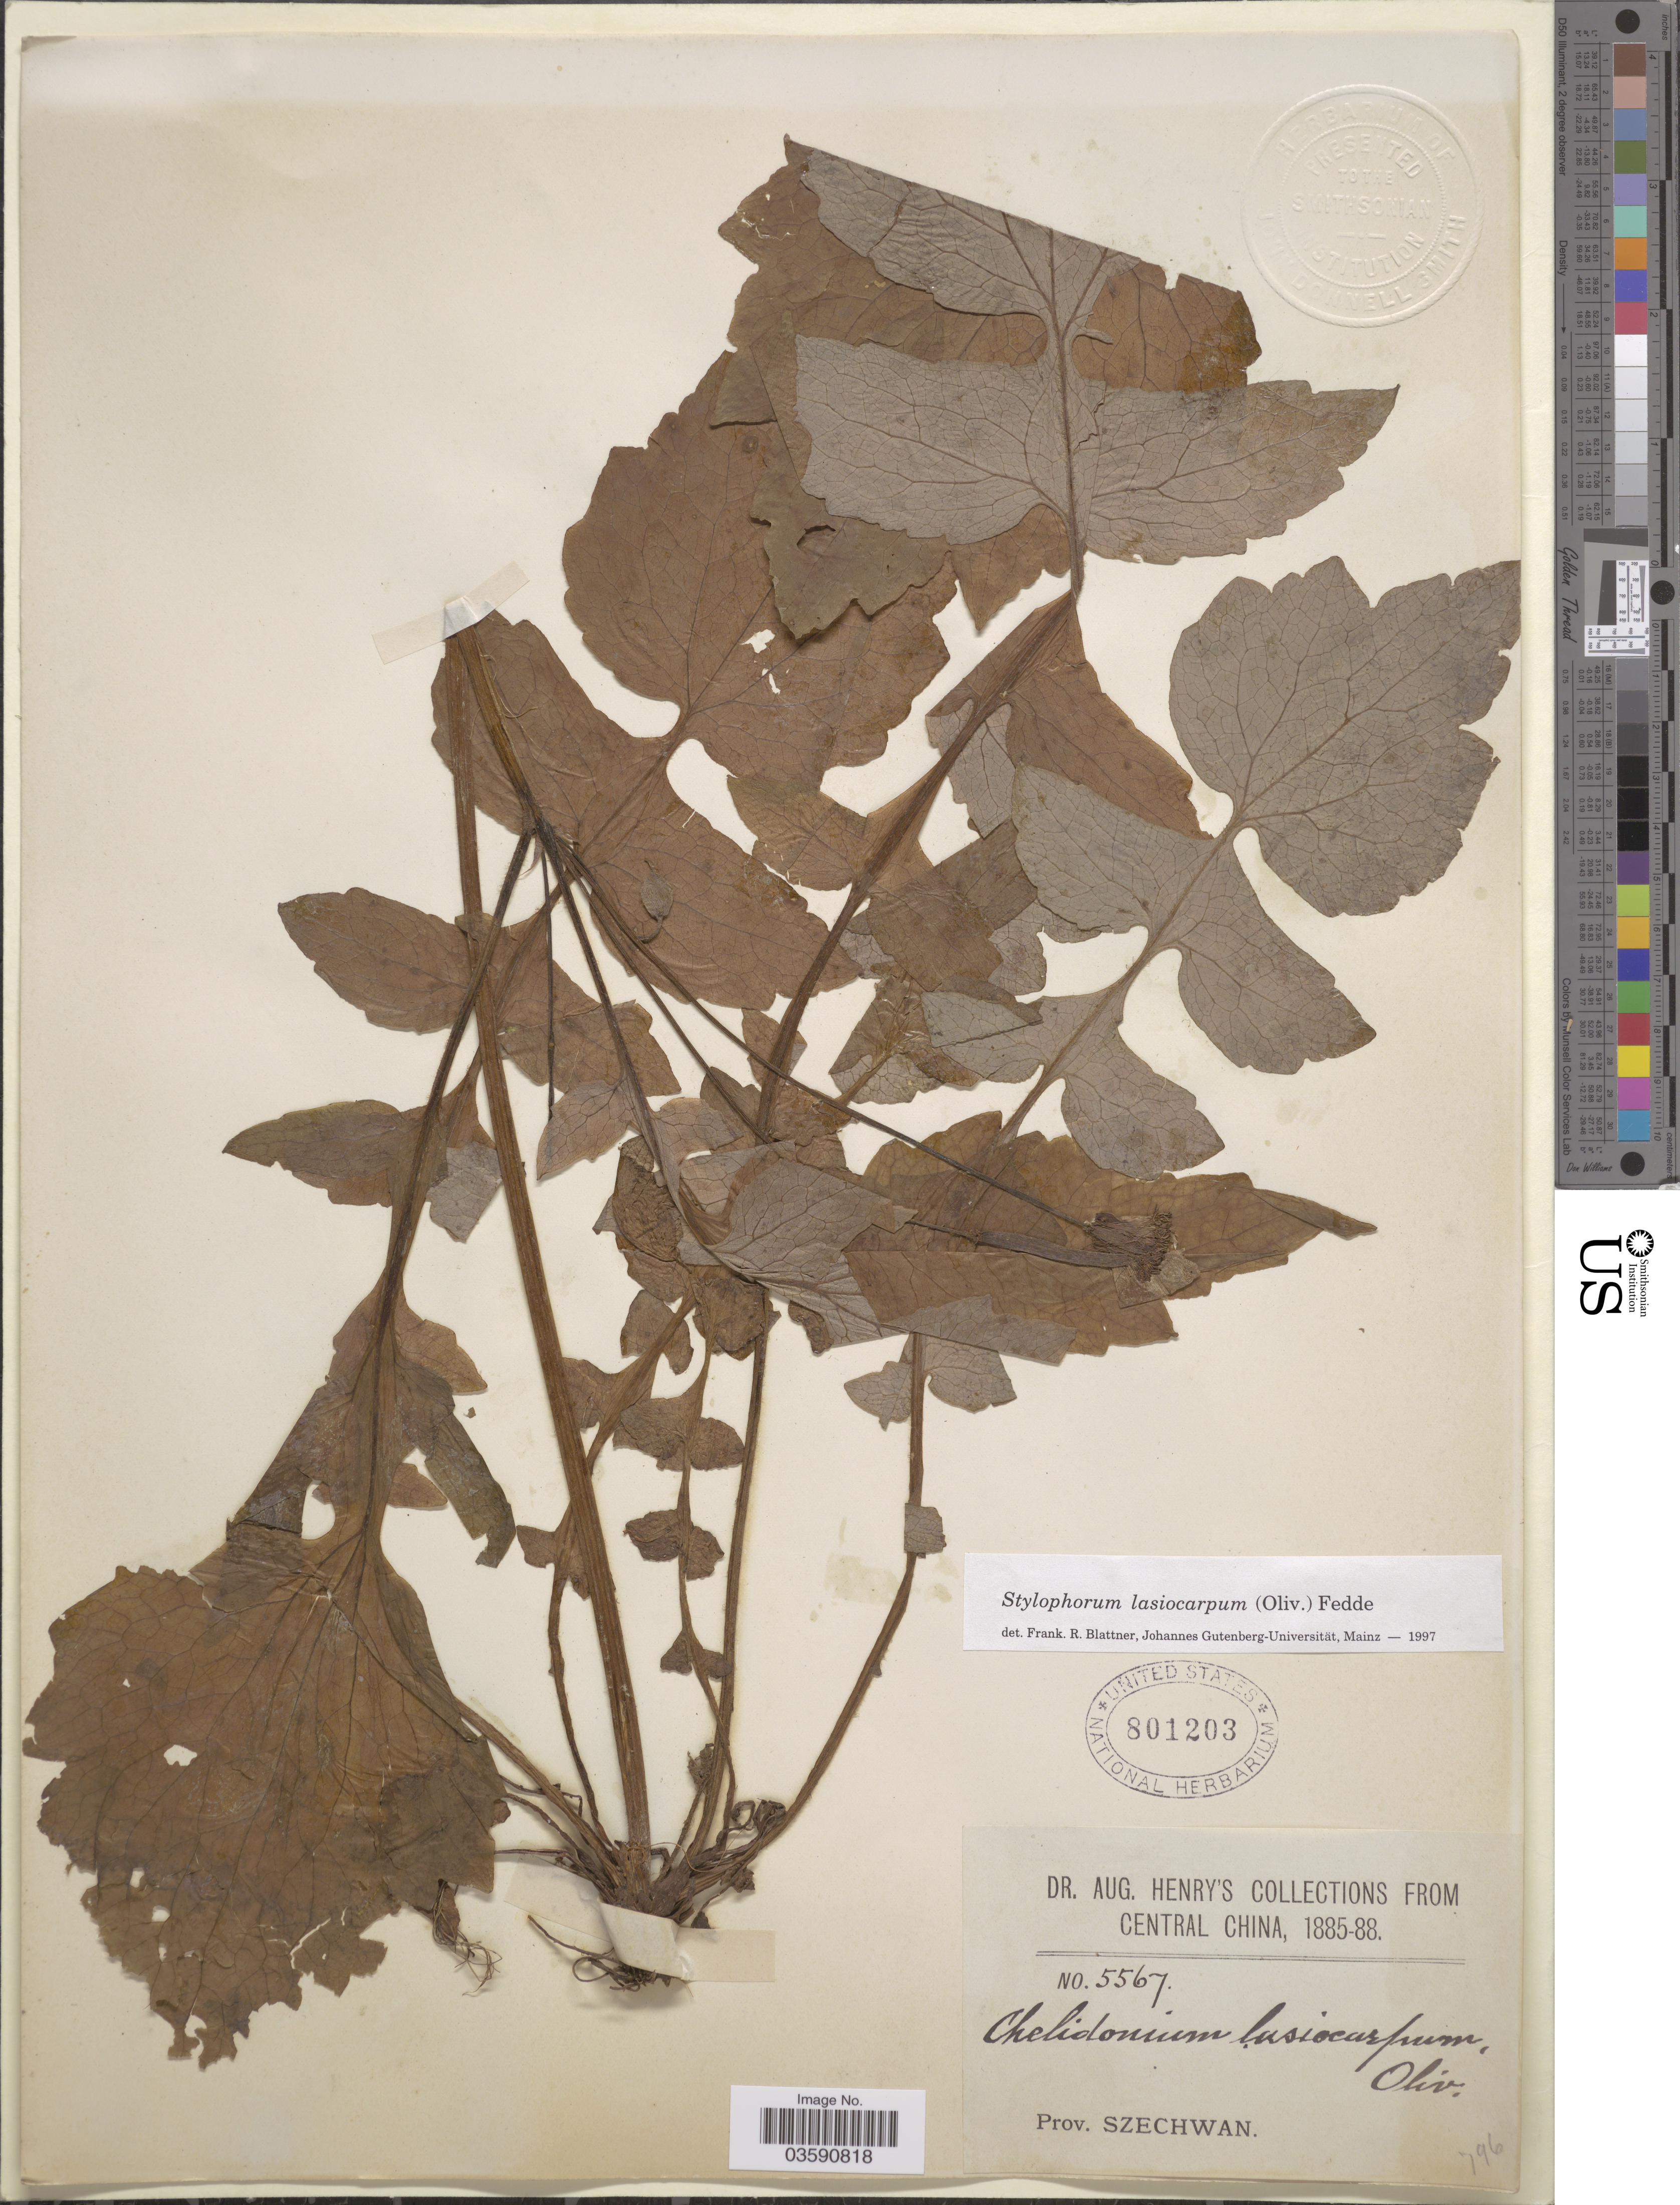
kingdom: Plantae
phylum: Tracheophyta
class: Magnoliopsida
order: Ranunculales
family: Papaveraceae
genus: Stylophorum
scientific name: Stylophorum lasiocarpum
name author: (Oliv.) Fedde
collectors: A. Henry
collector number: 5567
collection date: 1885/1888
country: China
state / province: Sichuan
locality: Central China. Prov. Szechwan.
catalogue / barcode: US 801203